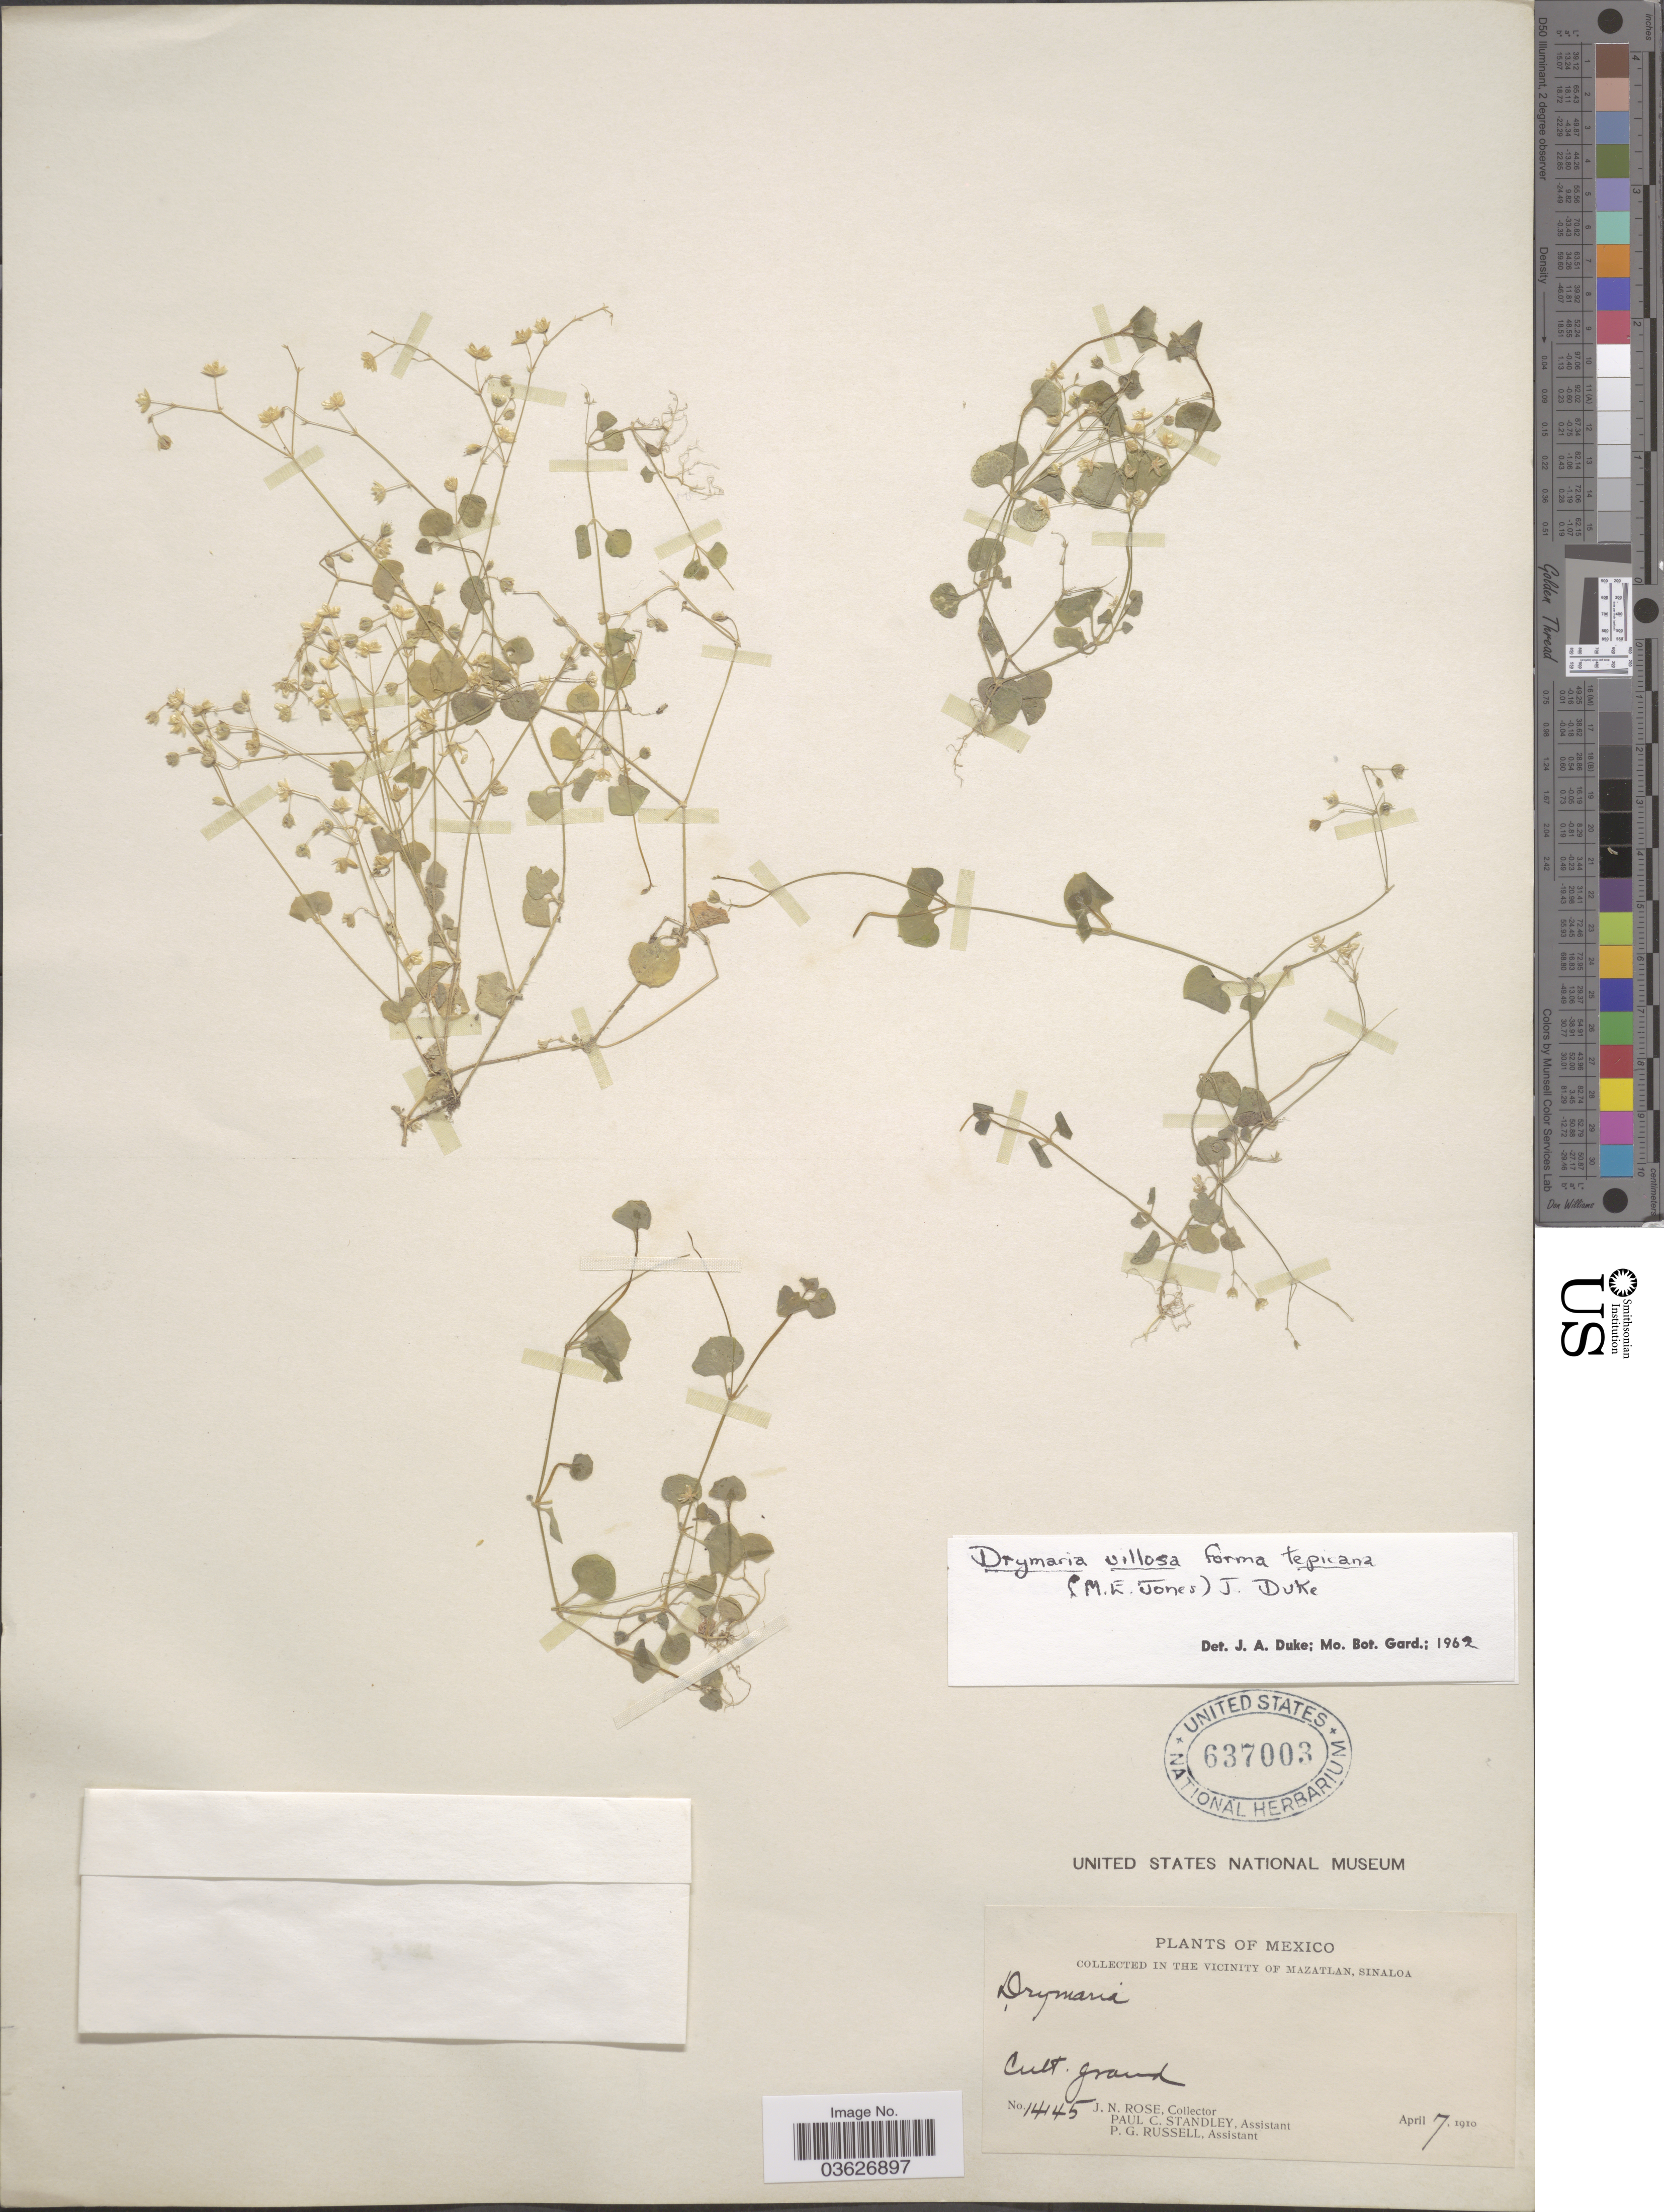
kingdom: Plantae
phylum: Tracheophyta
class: Magnoliopsida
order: Caryophyllales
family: Caryophyllaceae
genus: Drymaria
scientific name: Drymaria villosa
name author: Cham. & Schltdl.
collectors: J. N. Rose, P. C. Standley & P. G. Russell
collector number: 14145*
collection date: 1910-04-07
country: Mexico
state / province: Sinaloa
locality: Vicinity of Mazatlan. Cult. ground.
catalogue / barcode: US 637003